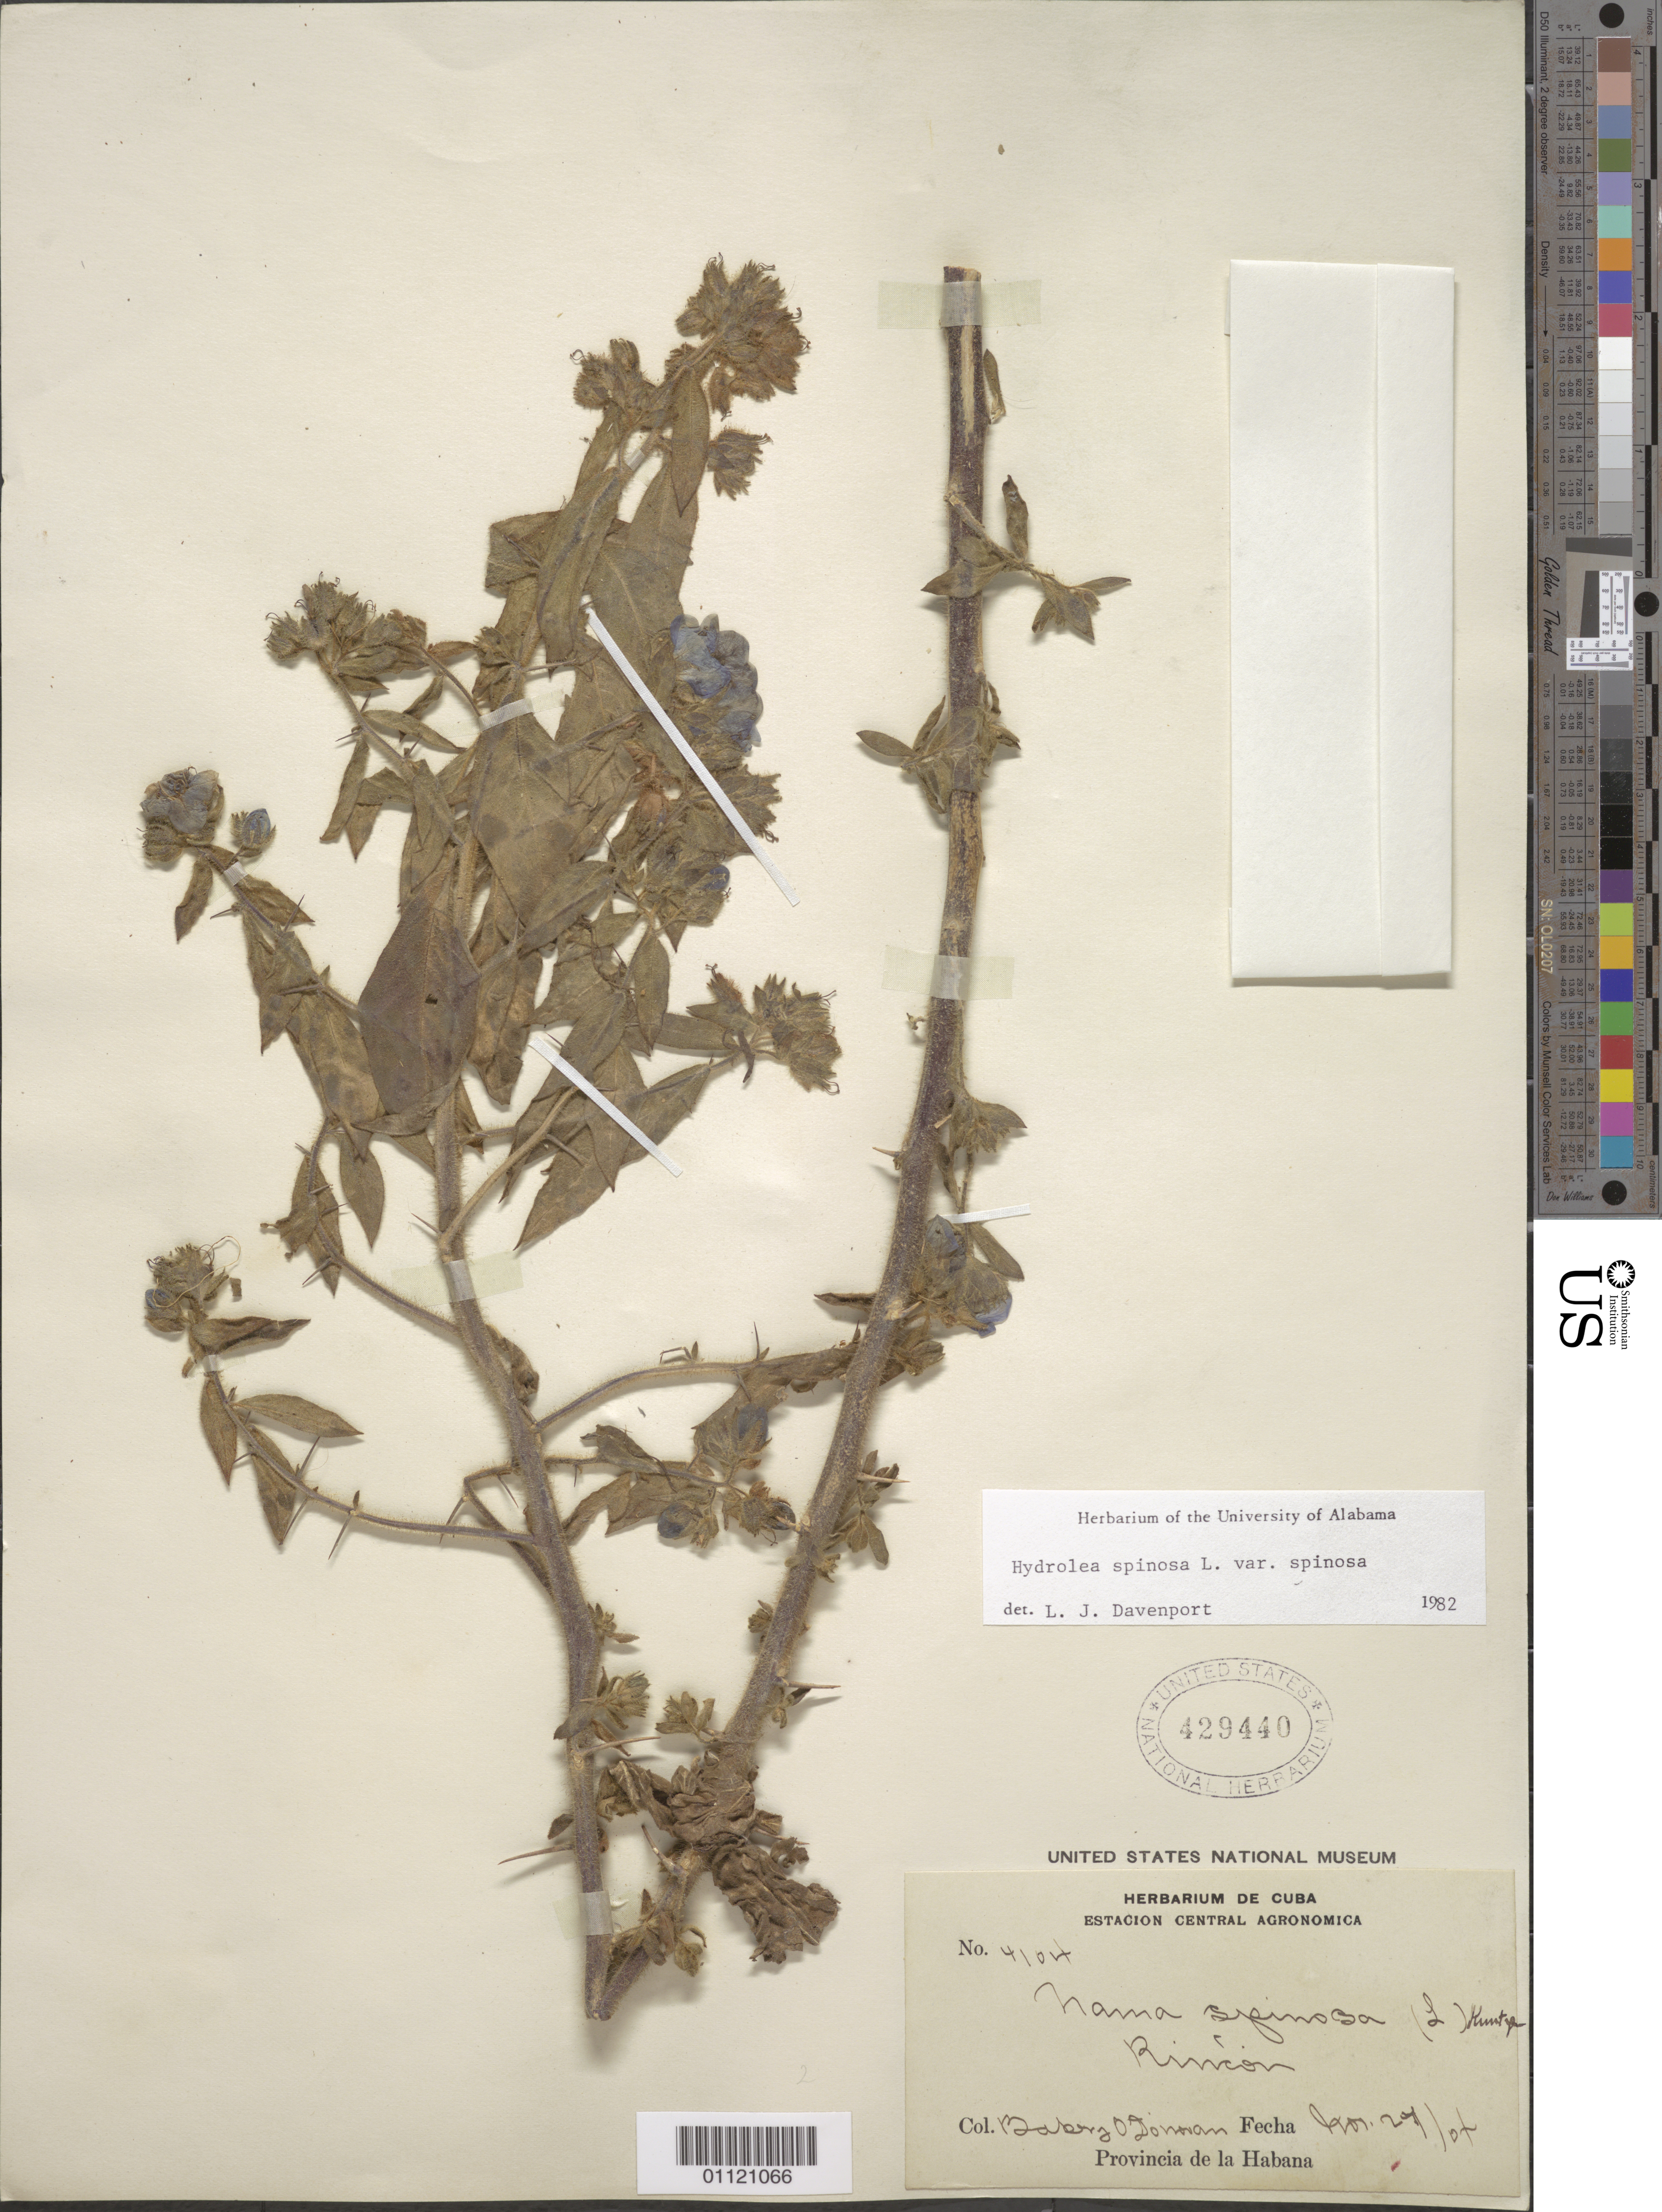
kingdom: Plantae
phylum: Tracheophyta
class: Magnoliopsida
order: Solanales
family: Hydroleaceae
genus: Hydrolea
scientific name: Hydrolea spinosa var. spinosa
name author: L.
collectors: C. F. Baker & E. O'Donovan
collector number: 4104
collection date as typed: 27 Nov 1904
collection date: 1904-11-27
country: Cuba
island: Cuba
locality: Rincon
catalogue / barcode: US 429440